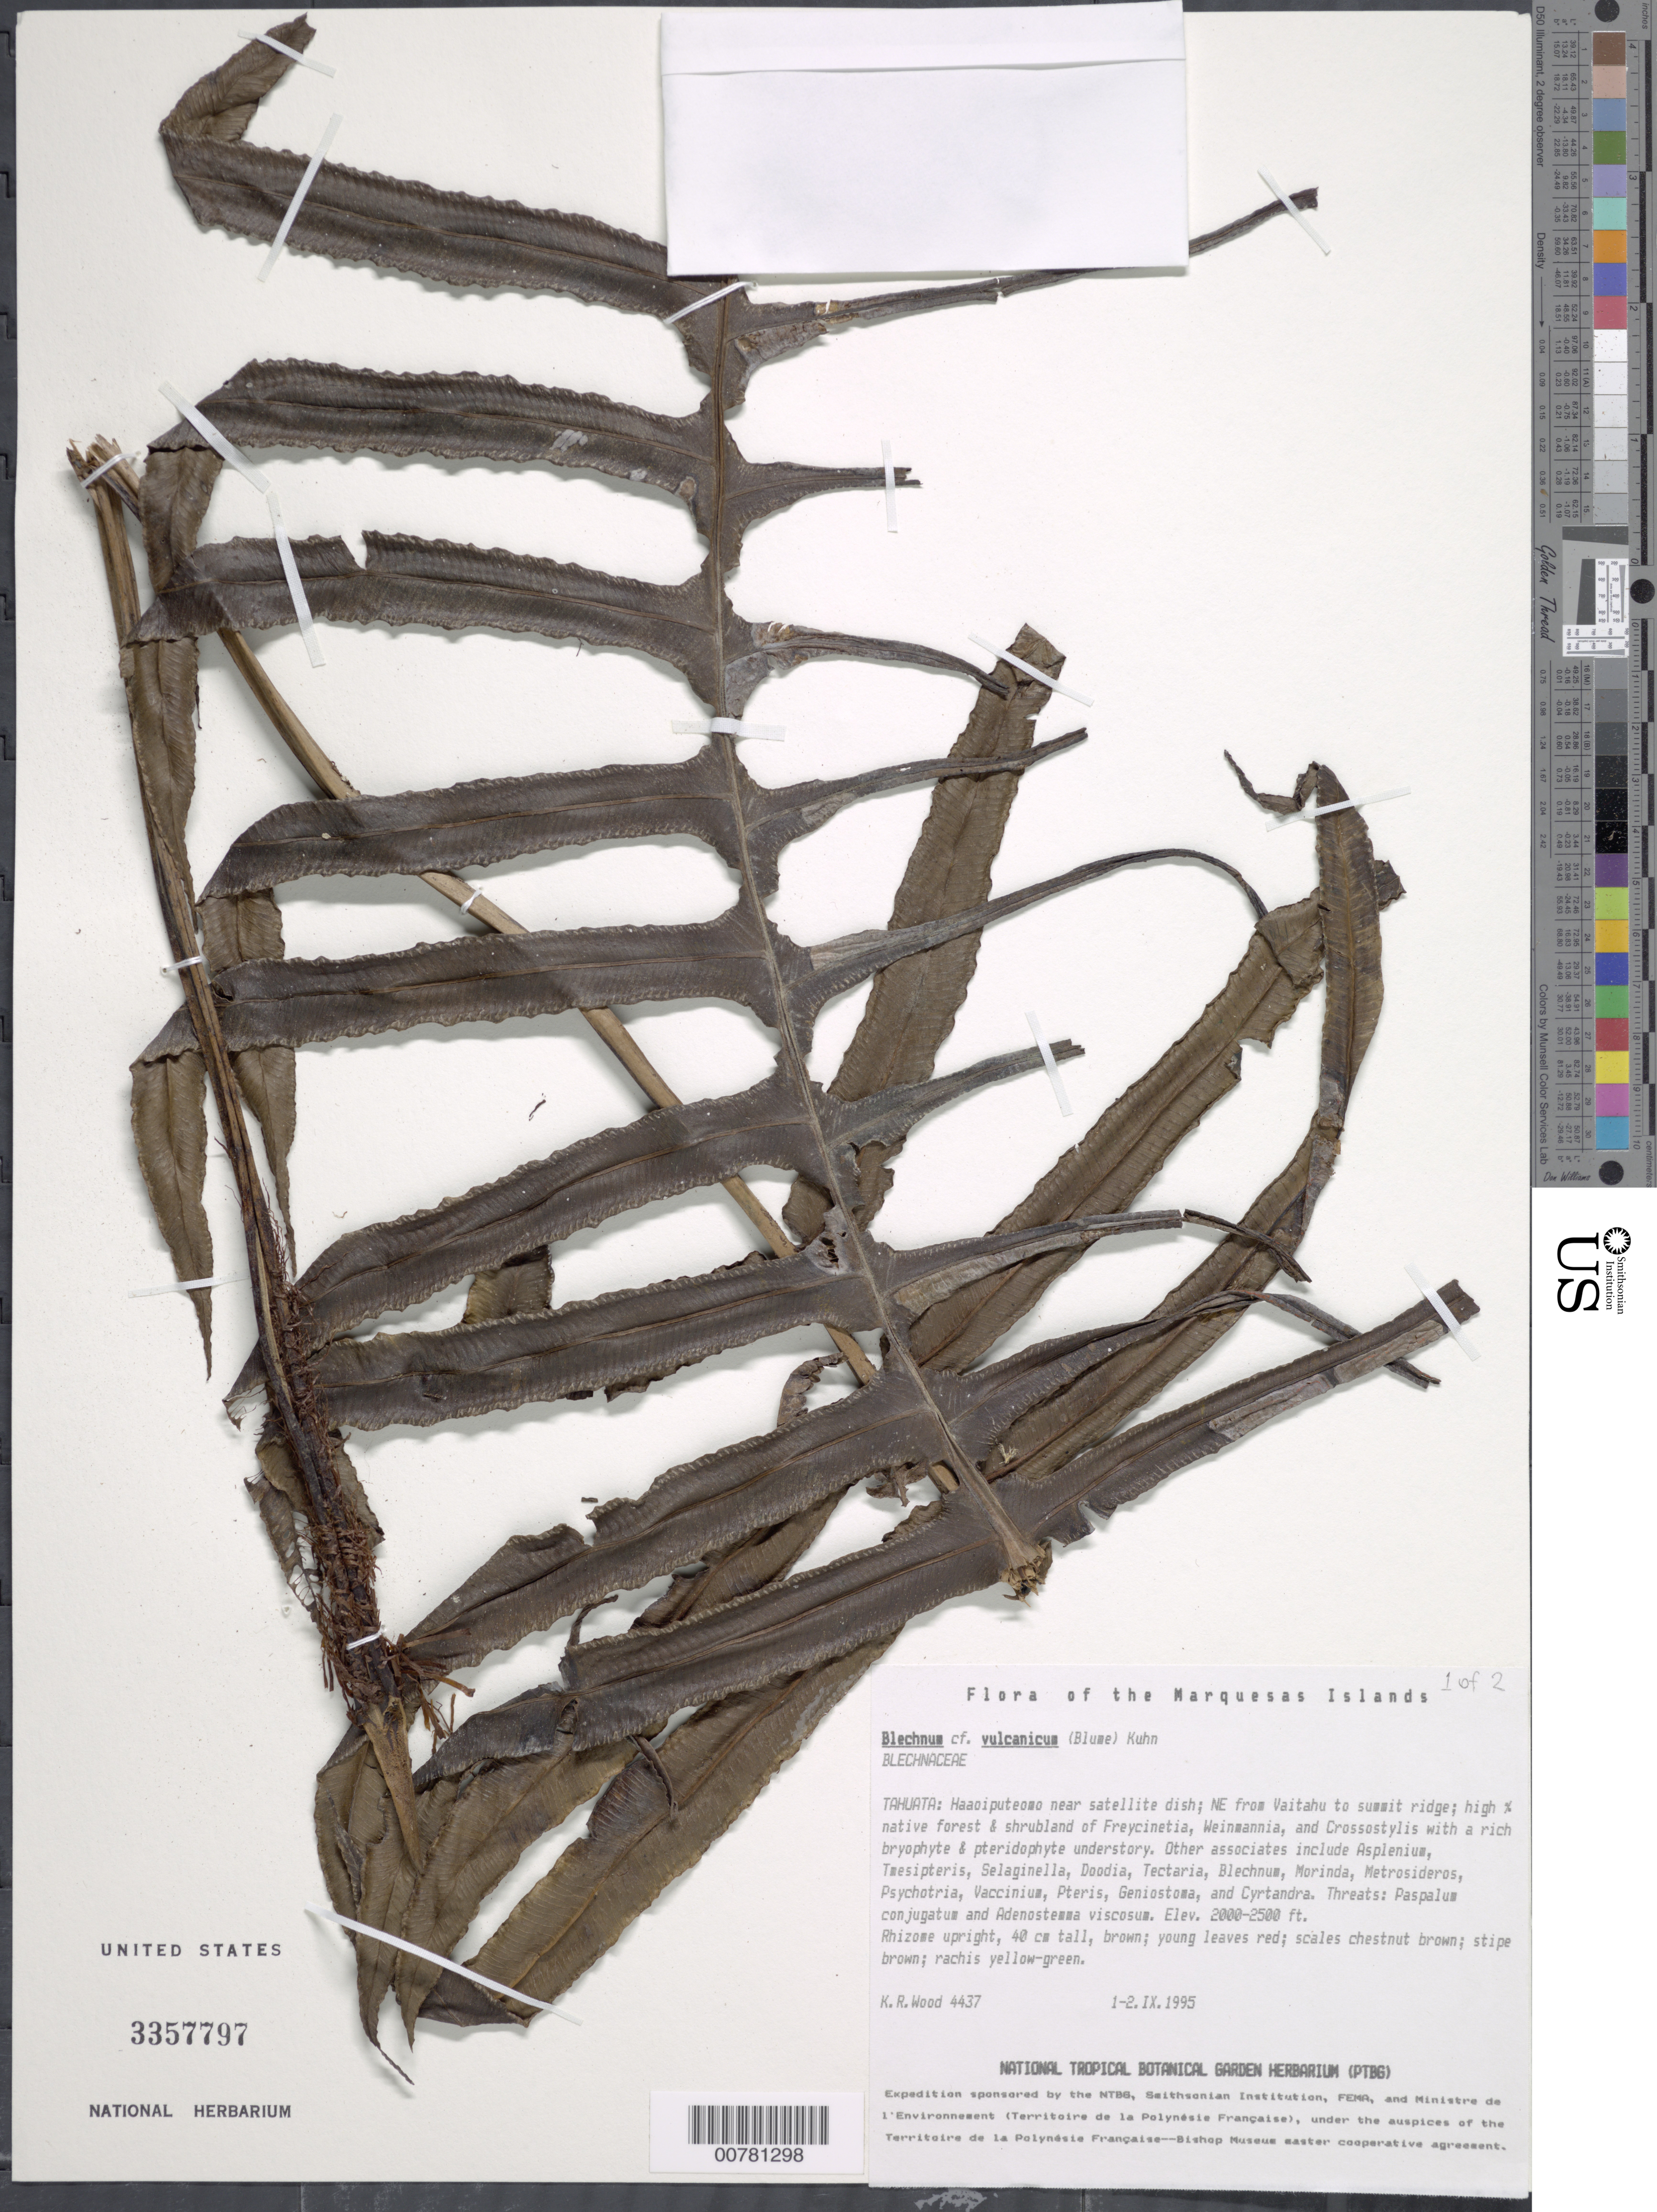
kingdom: Plantae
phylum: Tracheophyta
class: Polypodiopsida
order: Polypodiales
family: Blechnaceae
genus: Blechnum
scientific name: Blechnum vulcanicum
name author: (Blume) Kuhn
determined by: Lorence, David H., (PTBG), National Tropical Botanical Garden (UNITED STATES)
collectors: K. R. Wood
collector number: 4437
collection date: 1995-09-01/1995-09-02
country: French Polynesia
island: Tahuata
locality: Haaoiputeoma, near satelite dish, NE from Vaitahu to summit ridge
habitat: Freycinetia - Weinmannia w/ Crossostylis; high % native forest & shrubland w/ rich bryophyte & pteridophyte understory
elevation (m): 610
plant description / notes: Paspalum conjugatum, Adenostemma viscosum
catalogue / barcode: US 3357797